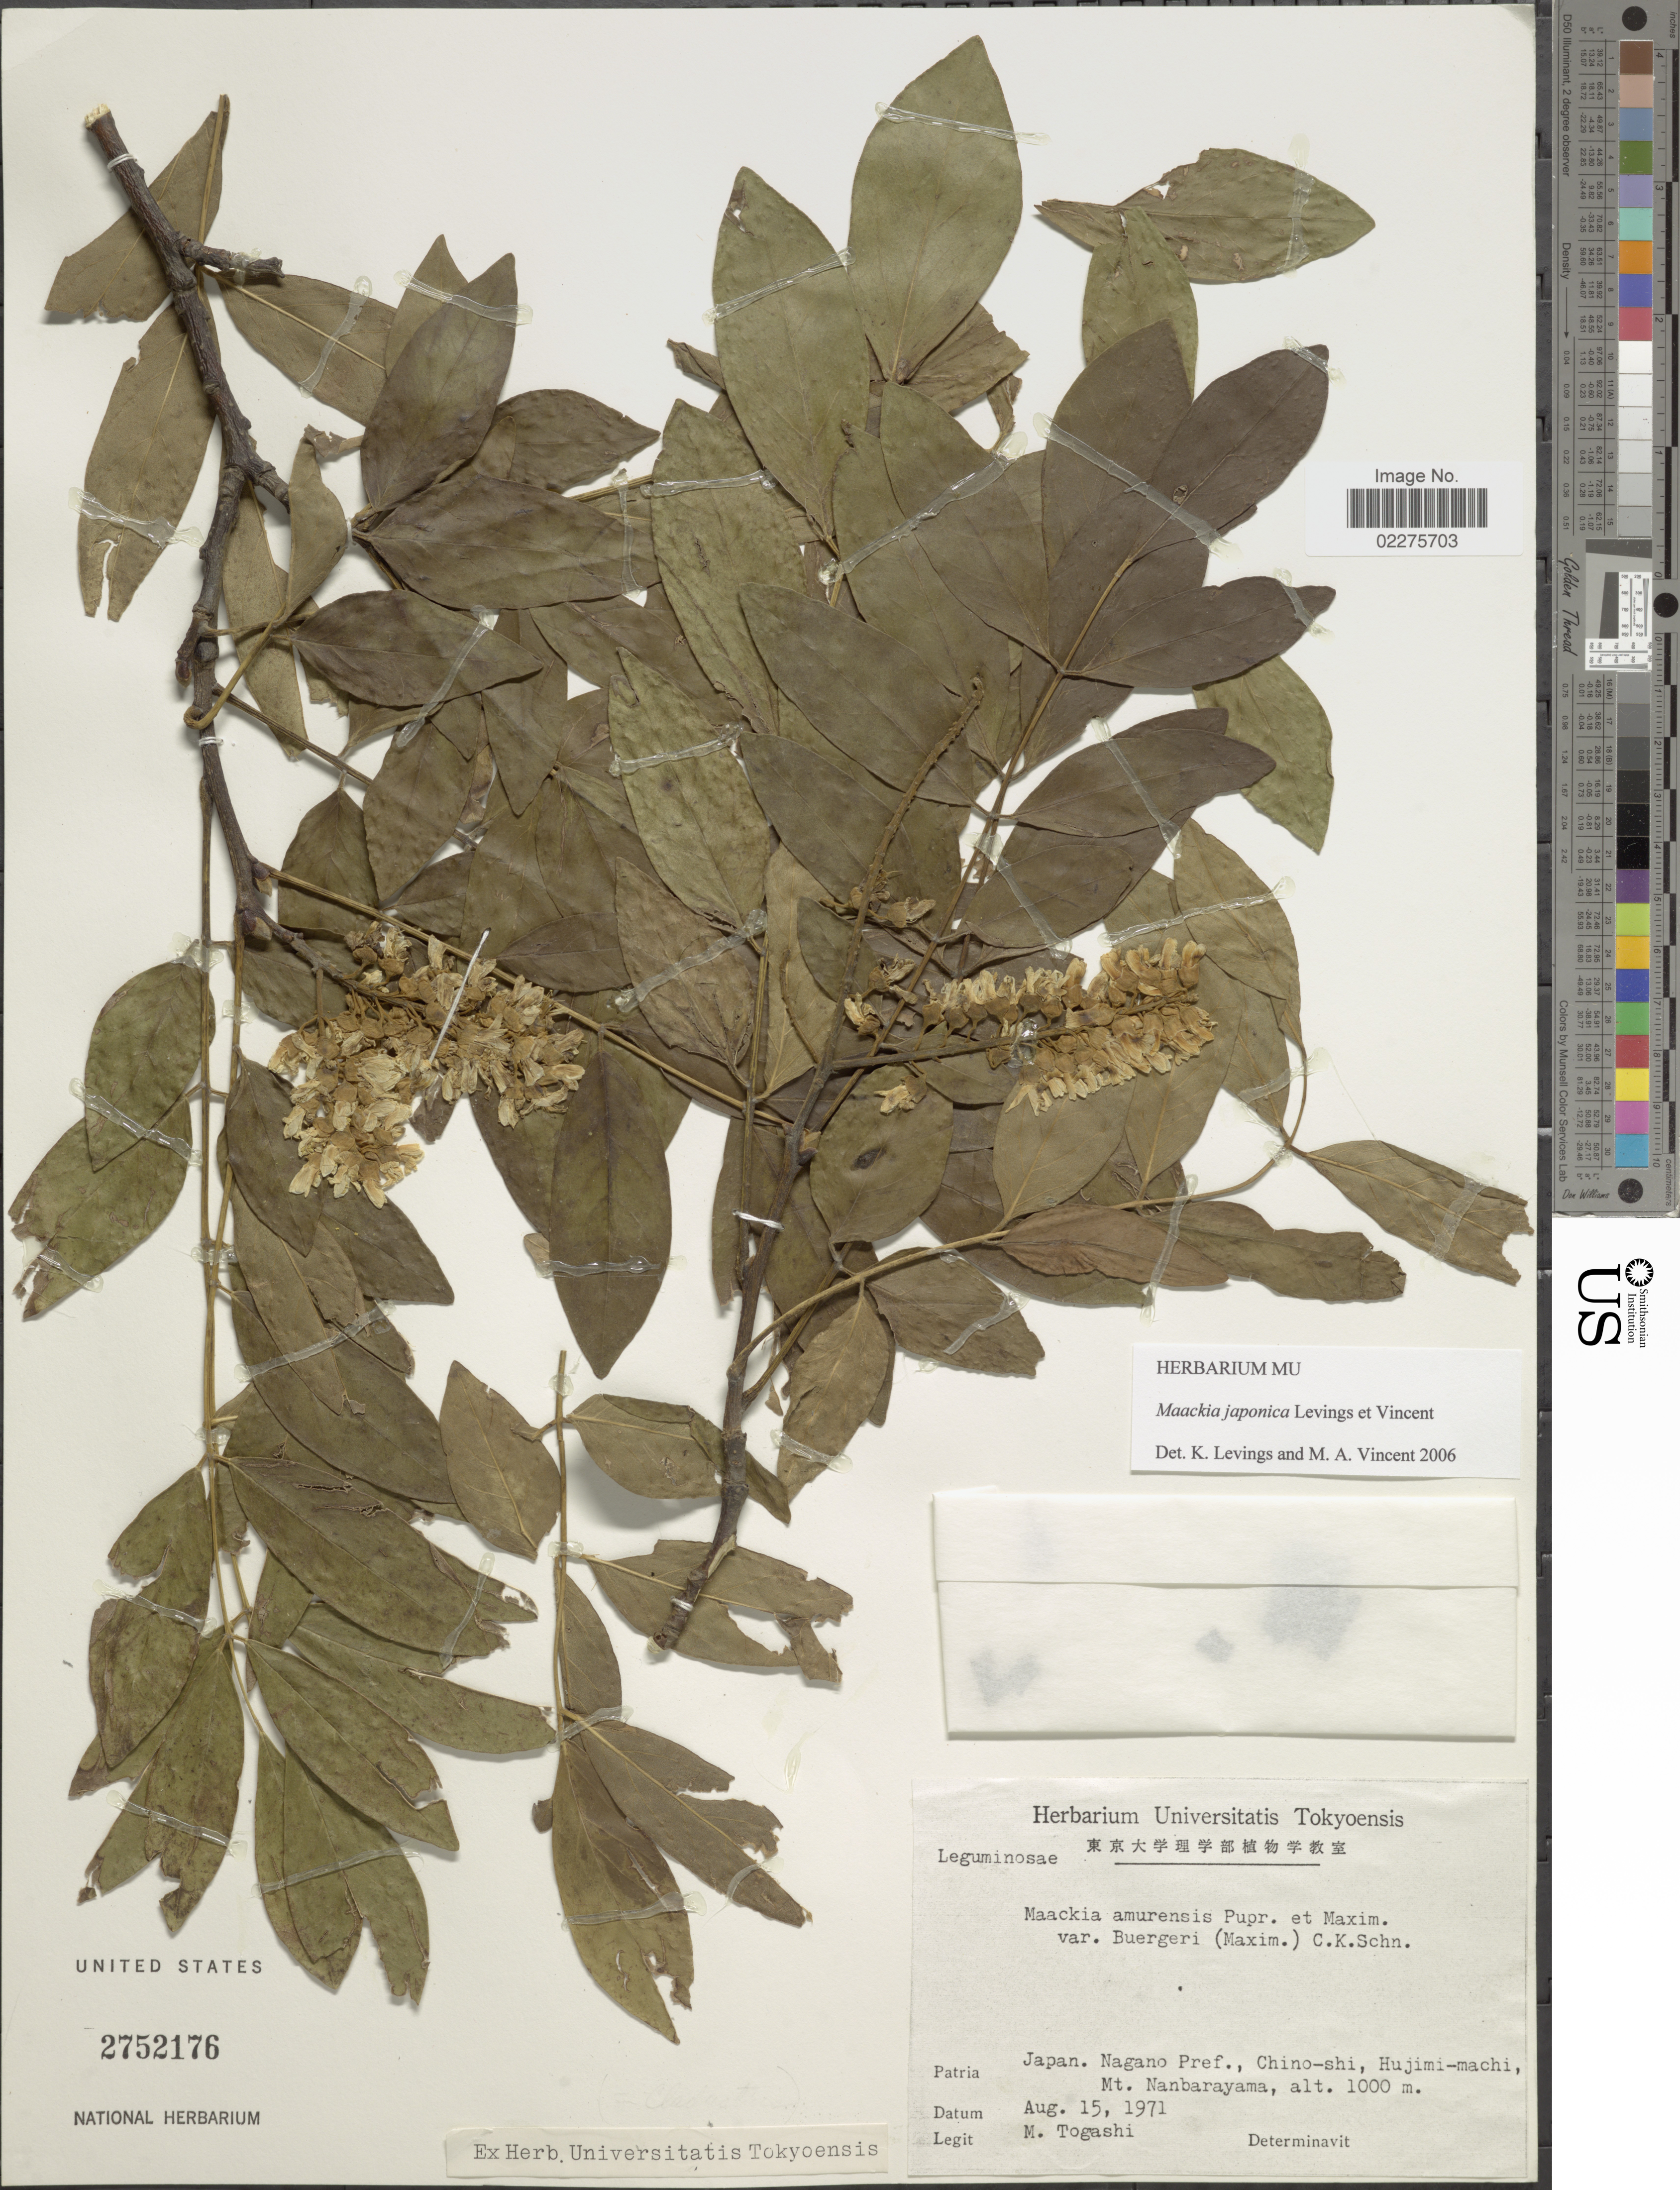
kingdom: Plantae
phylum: Tracheophyta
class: Magnoliopsida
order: Fabales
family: Fabaceae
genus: Maackia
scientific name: Maackia japonica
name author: Levings & Vincent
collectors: M. Togashi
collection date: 1971-08-15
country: Japan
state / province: Nagano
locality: Chino-shi, Hujimi-machi, Mt. Nanbarayama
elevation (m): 1000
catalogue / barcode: US 2752176